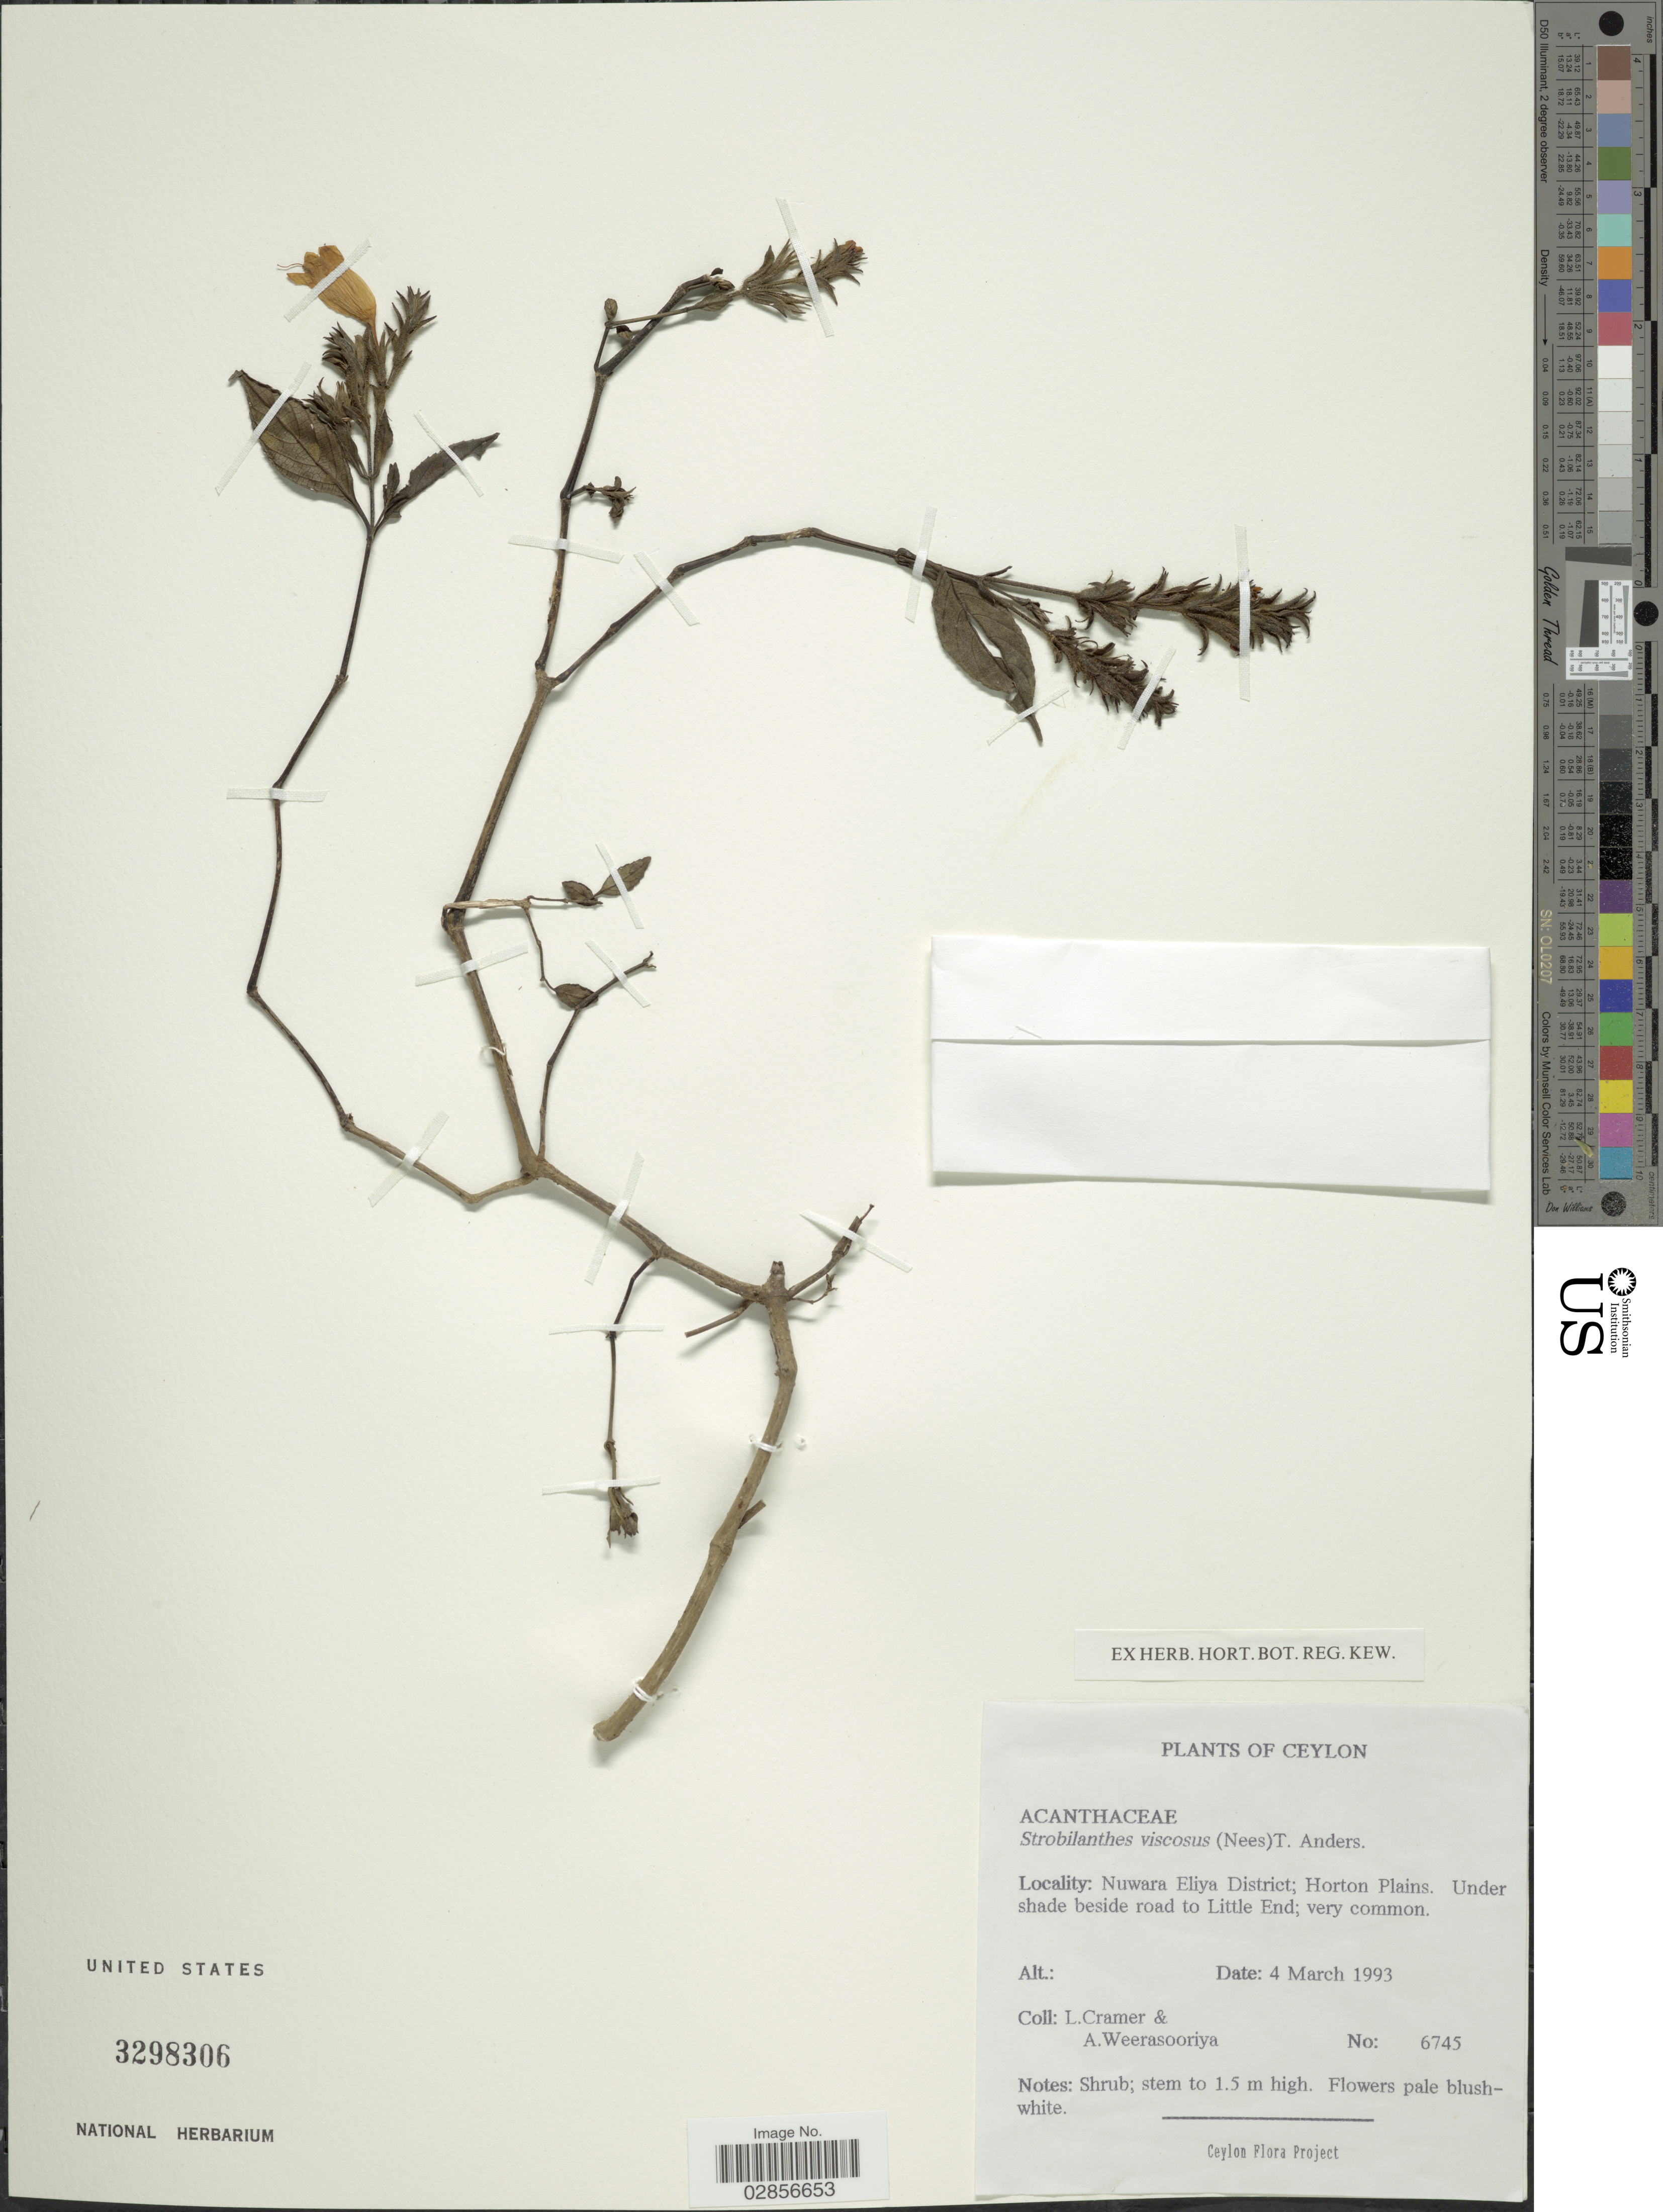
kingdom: Plantae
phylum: Tracheophyta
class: Magnoliopsida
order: Lamiales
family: Acanthaceae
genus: Strobilanthes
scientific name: Strobilanthes viscosa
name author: T. Anderson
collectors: L. H. Cramer & A. Weerasooriya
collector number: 6745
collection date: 1993-03-04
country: Sri Lanka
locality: Ceylon, Nuwara Eliya: District: Horton Plains. Under shade beside road to Little End.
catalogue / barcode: US 3298306